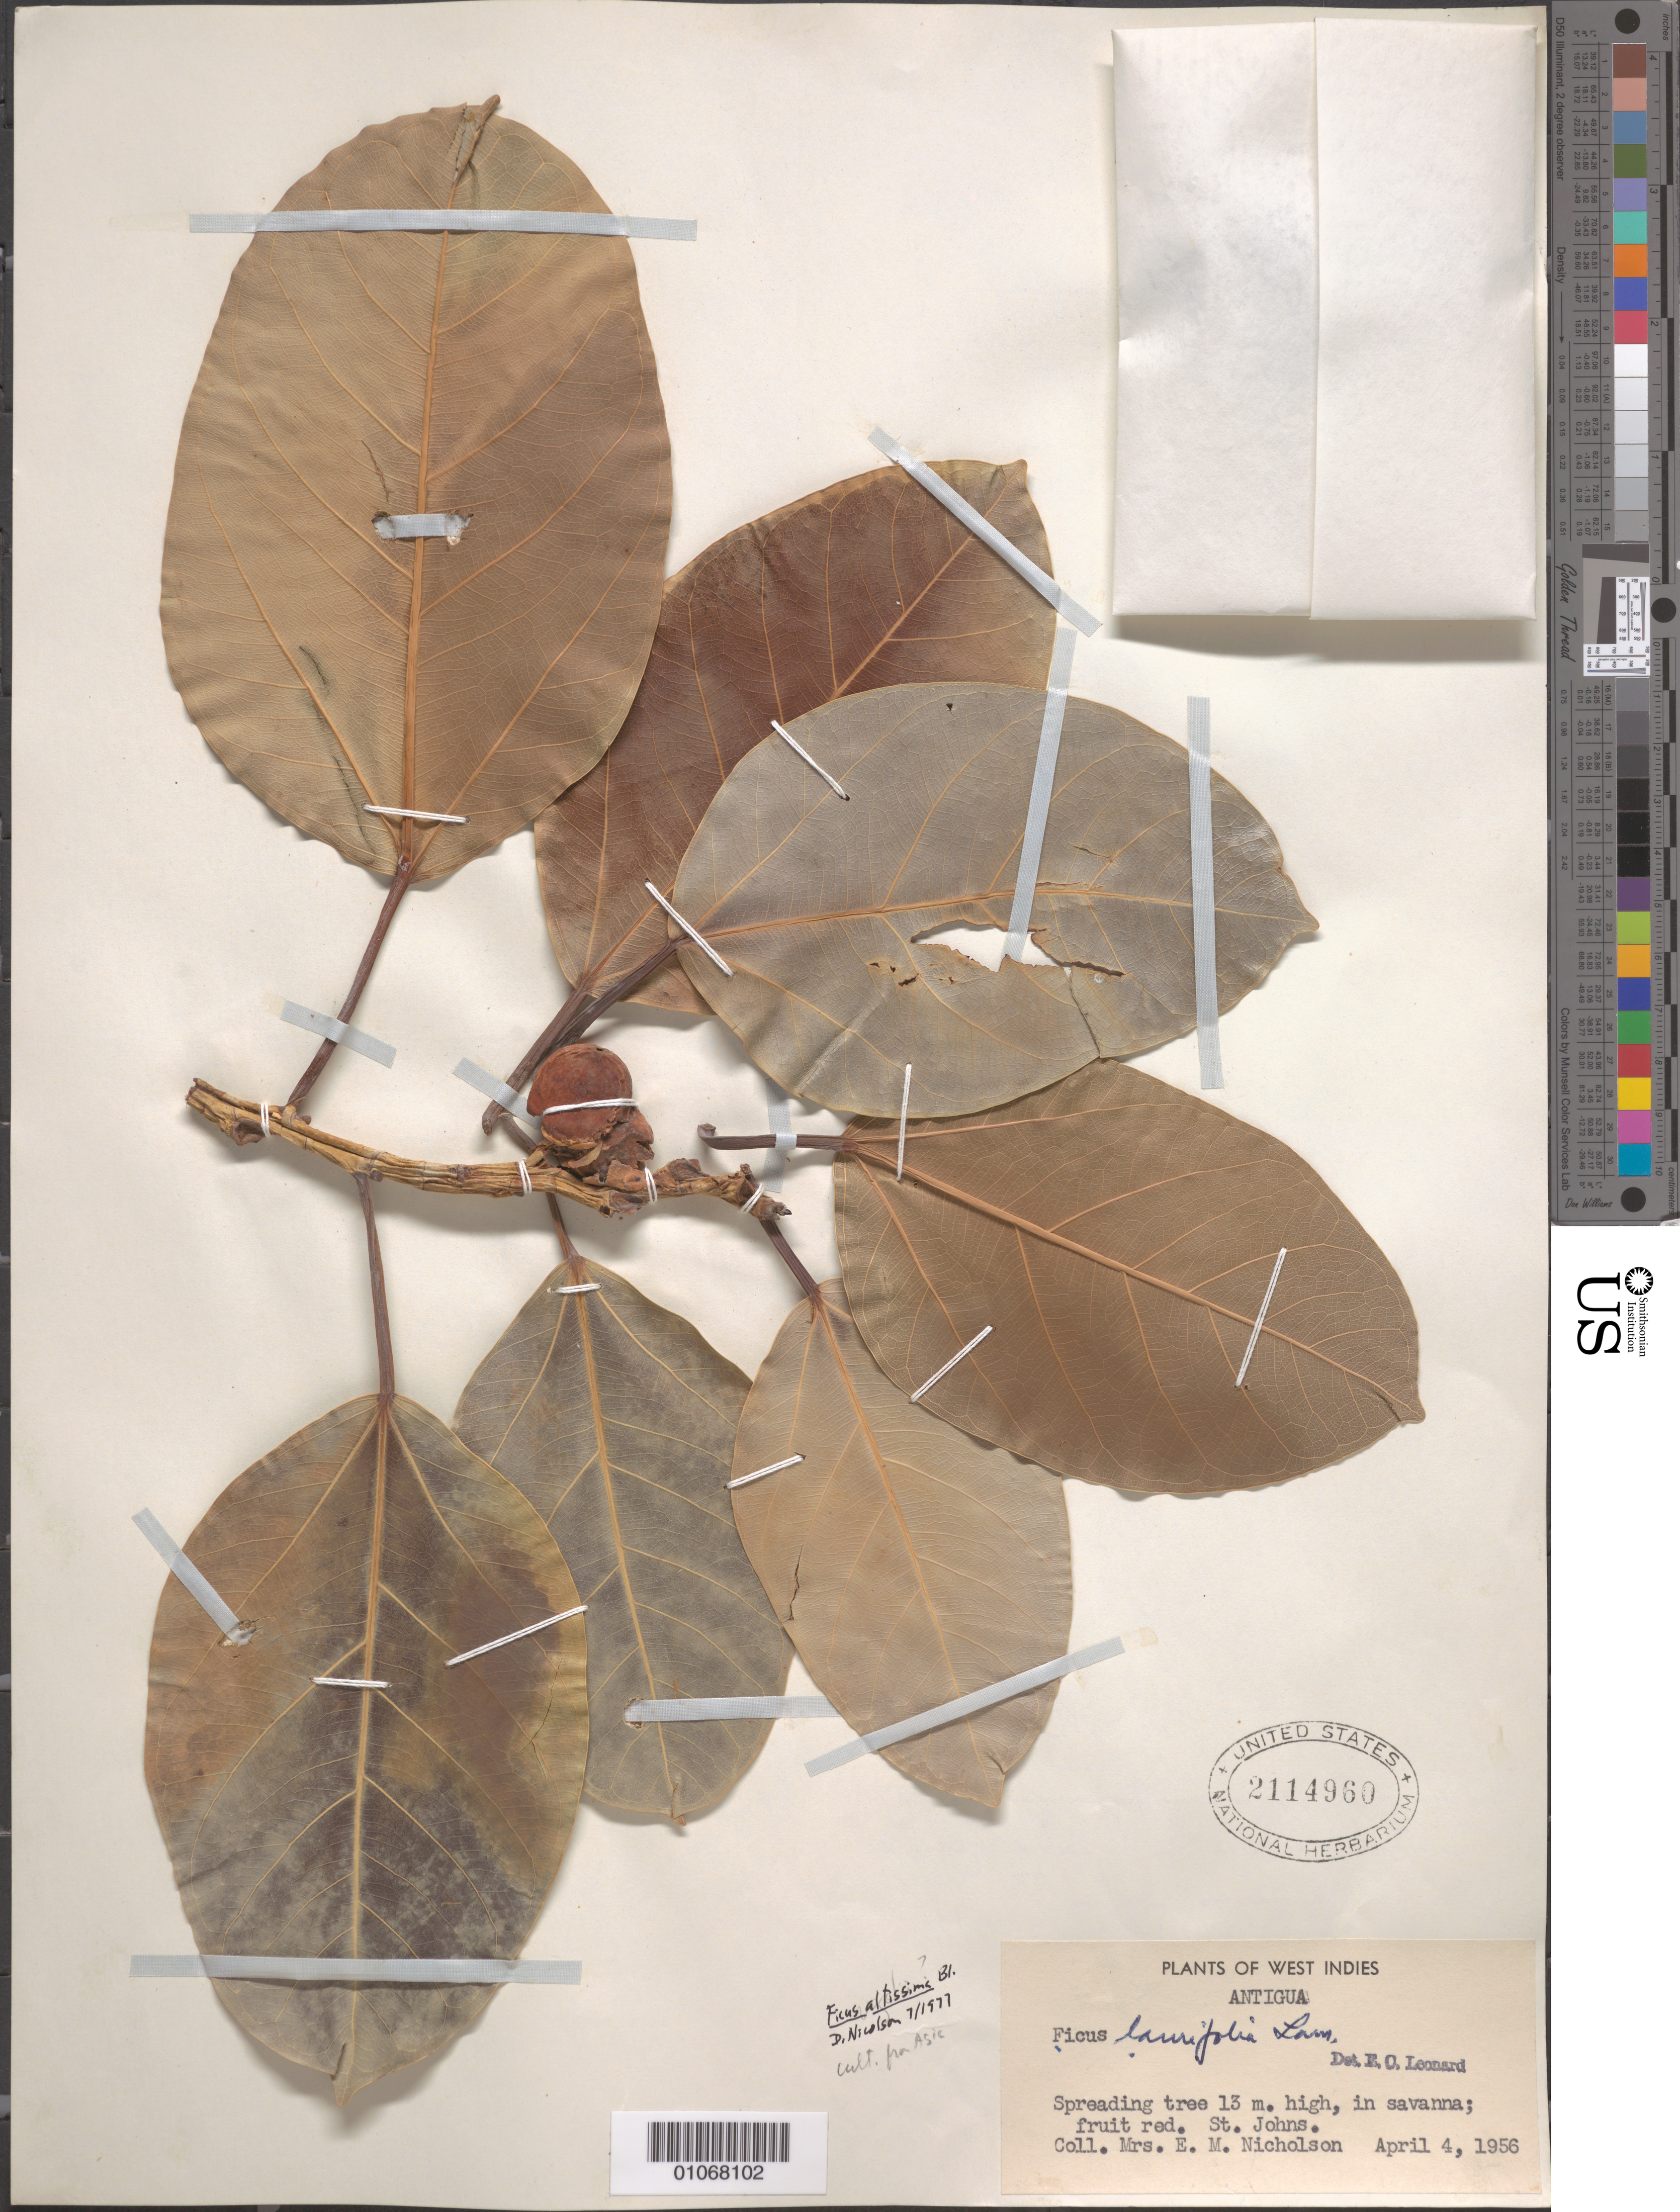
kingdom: Plantae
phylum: Tracheophyta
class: Magnoliopsida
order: Rosales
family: Moraceae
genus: Ficus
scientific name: Ficus altissima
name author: Blume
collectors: A. Nichols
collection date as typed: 04 Apr 1956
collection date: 1956-04-04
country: Antigua and Barbuda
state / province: Saint John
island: Antigua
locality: In savanna.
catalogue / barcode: US 2114960